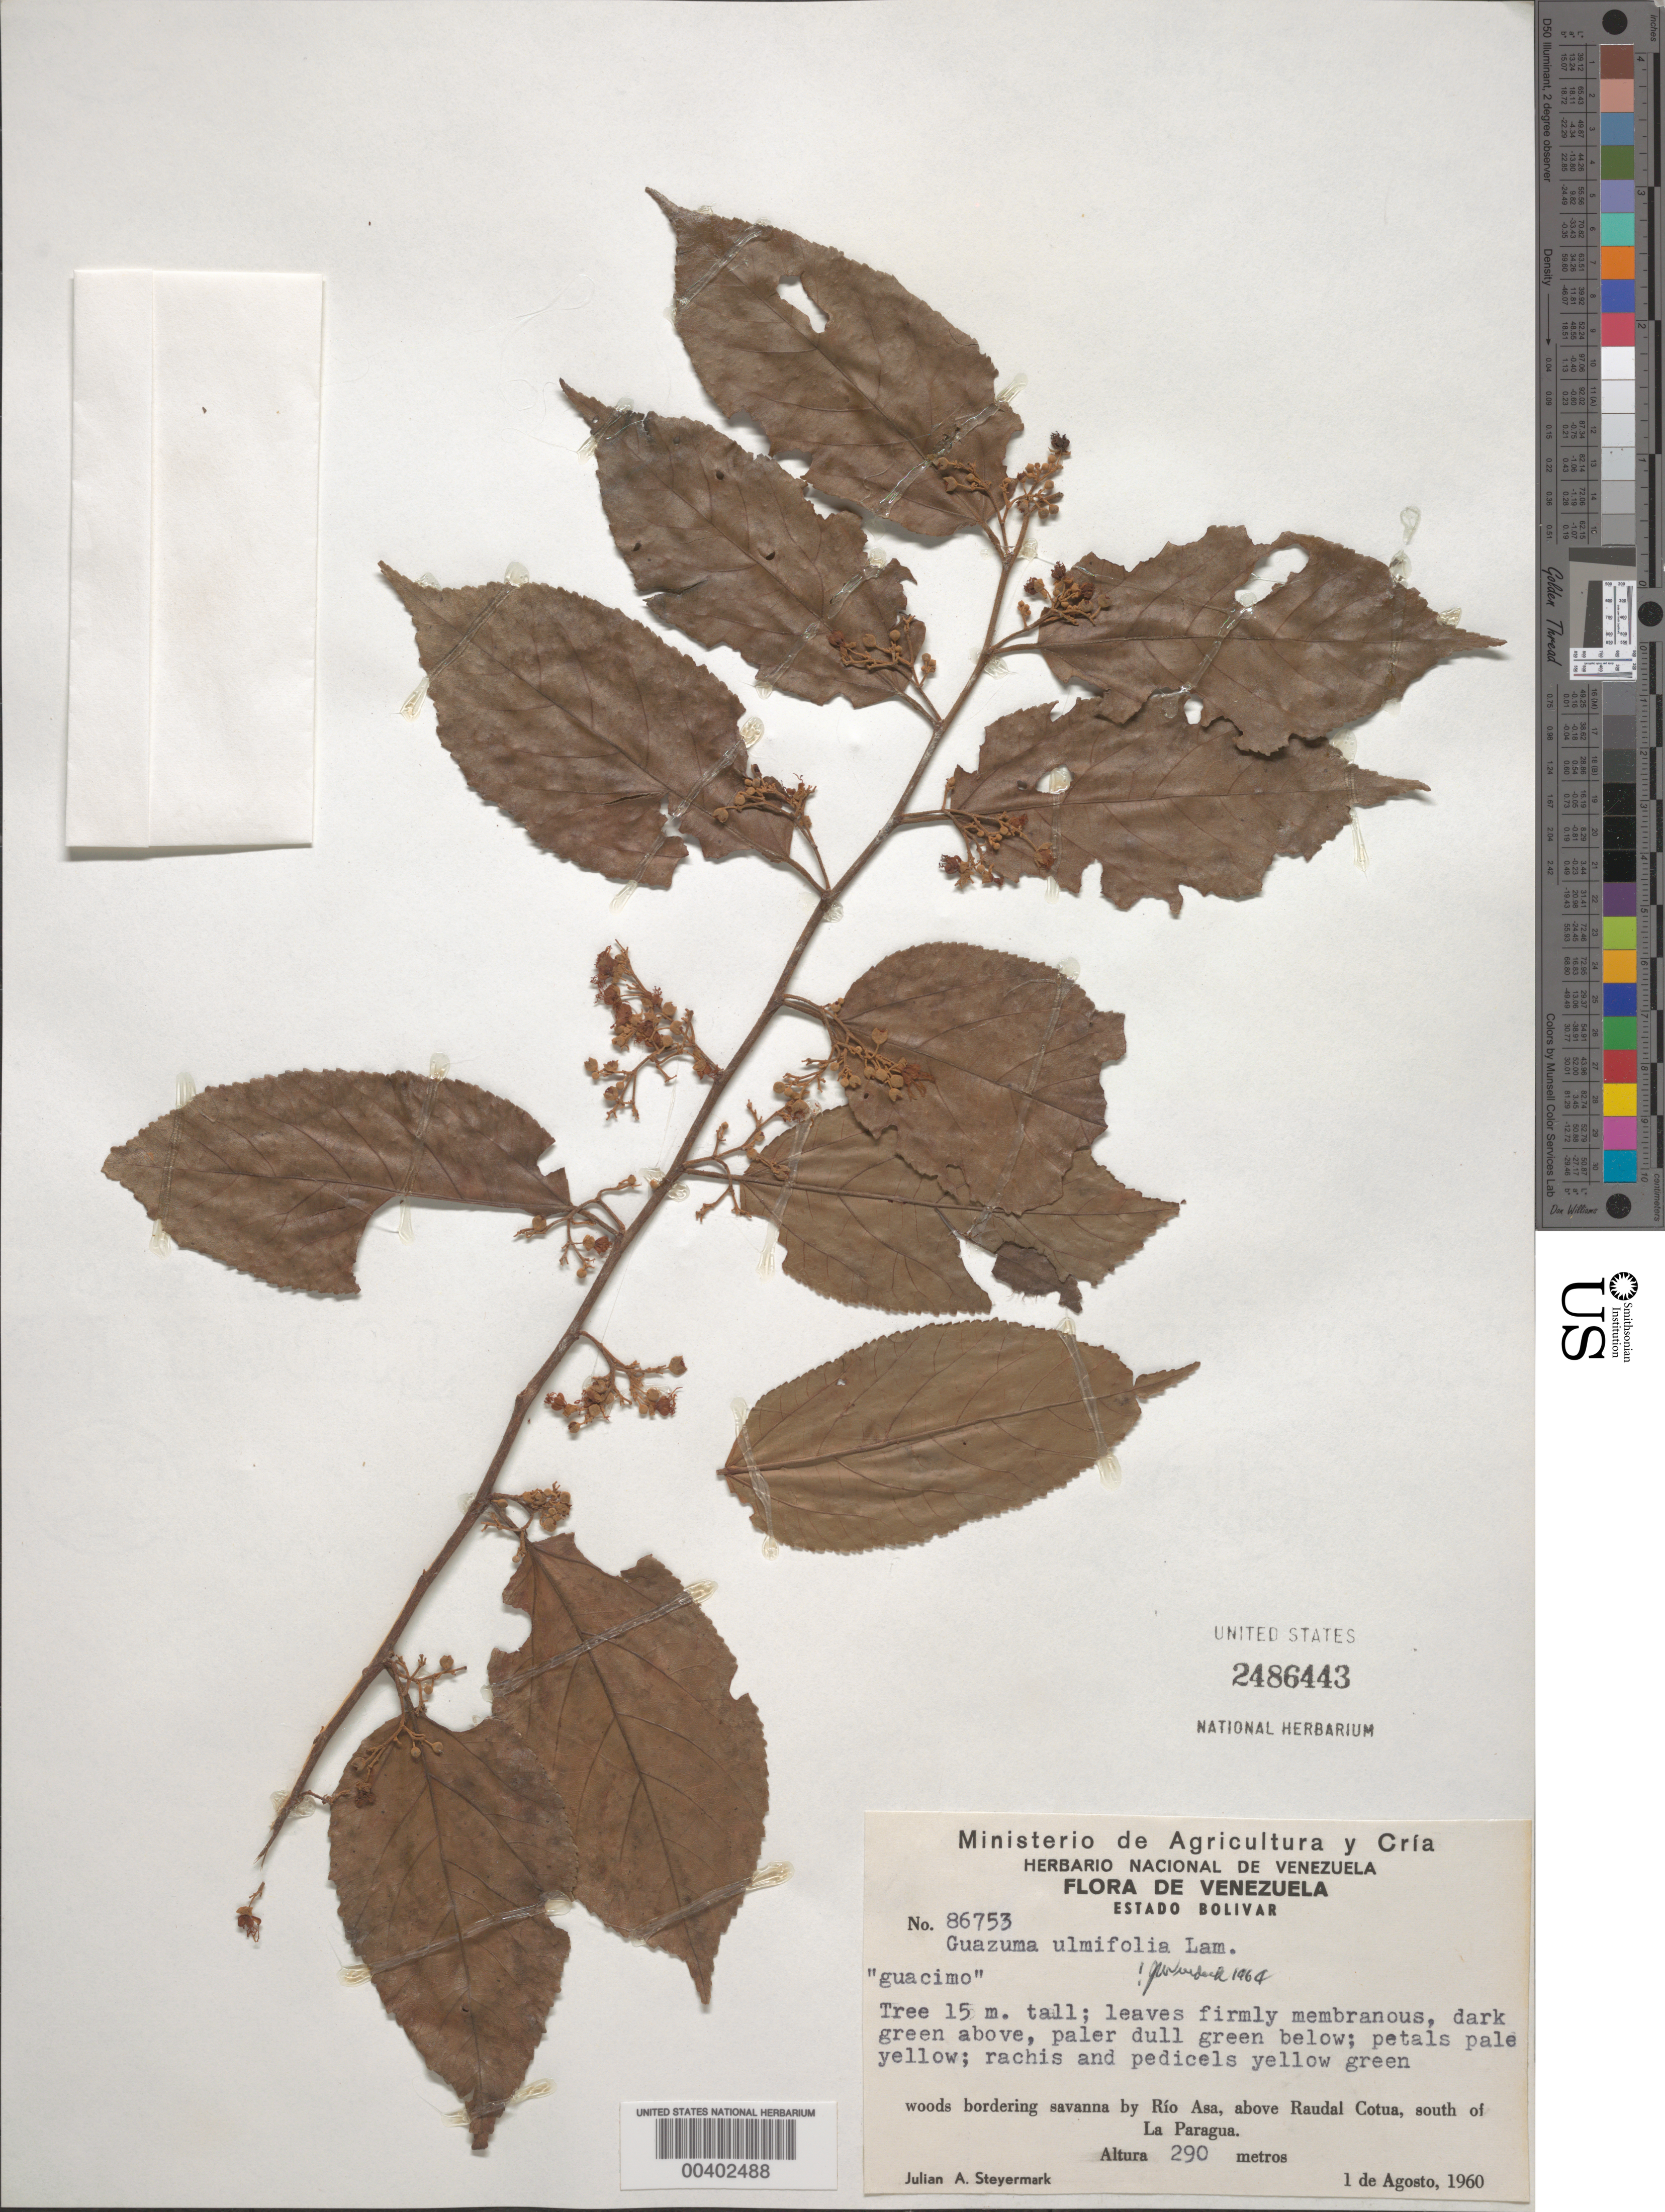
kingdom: Plantae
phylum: Tracheophyta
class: Magnoliopsida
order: Malvales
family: Malvaceae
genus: Guazuma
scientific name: Guazuma ulmifolia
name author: Lam.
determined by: Wurdack, John J., (US), US (UNITED STATES)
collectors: J. Steyermark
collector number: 86753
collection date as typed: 01 Aug 1960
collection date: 1960-08-01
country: Venezuela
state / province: Bolívar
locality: Río Asa, above Raudal Cotua, S of La Paragua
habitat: woods bordering savanna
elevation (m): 290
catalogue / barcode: US 2486443